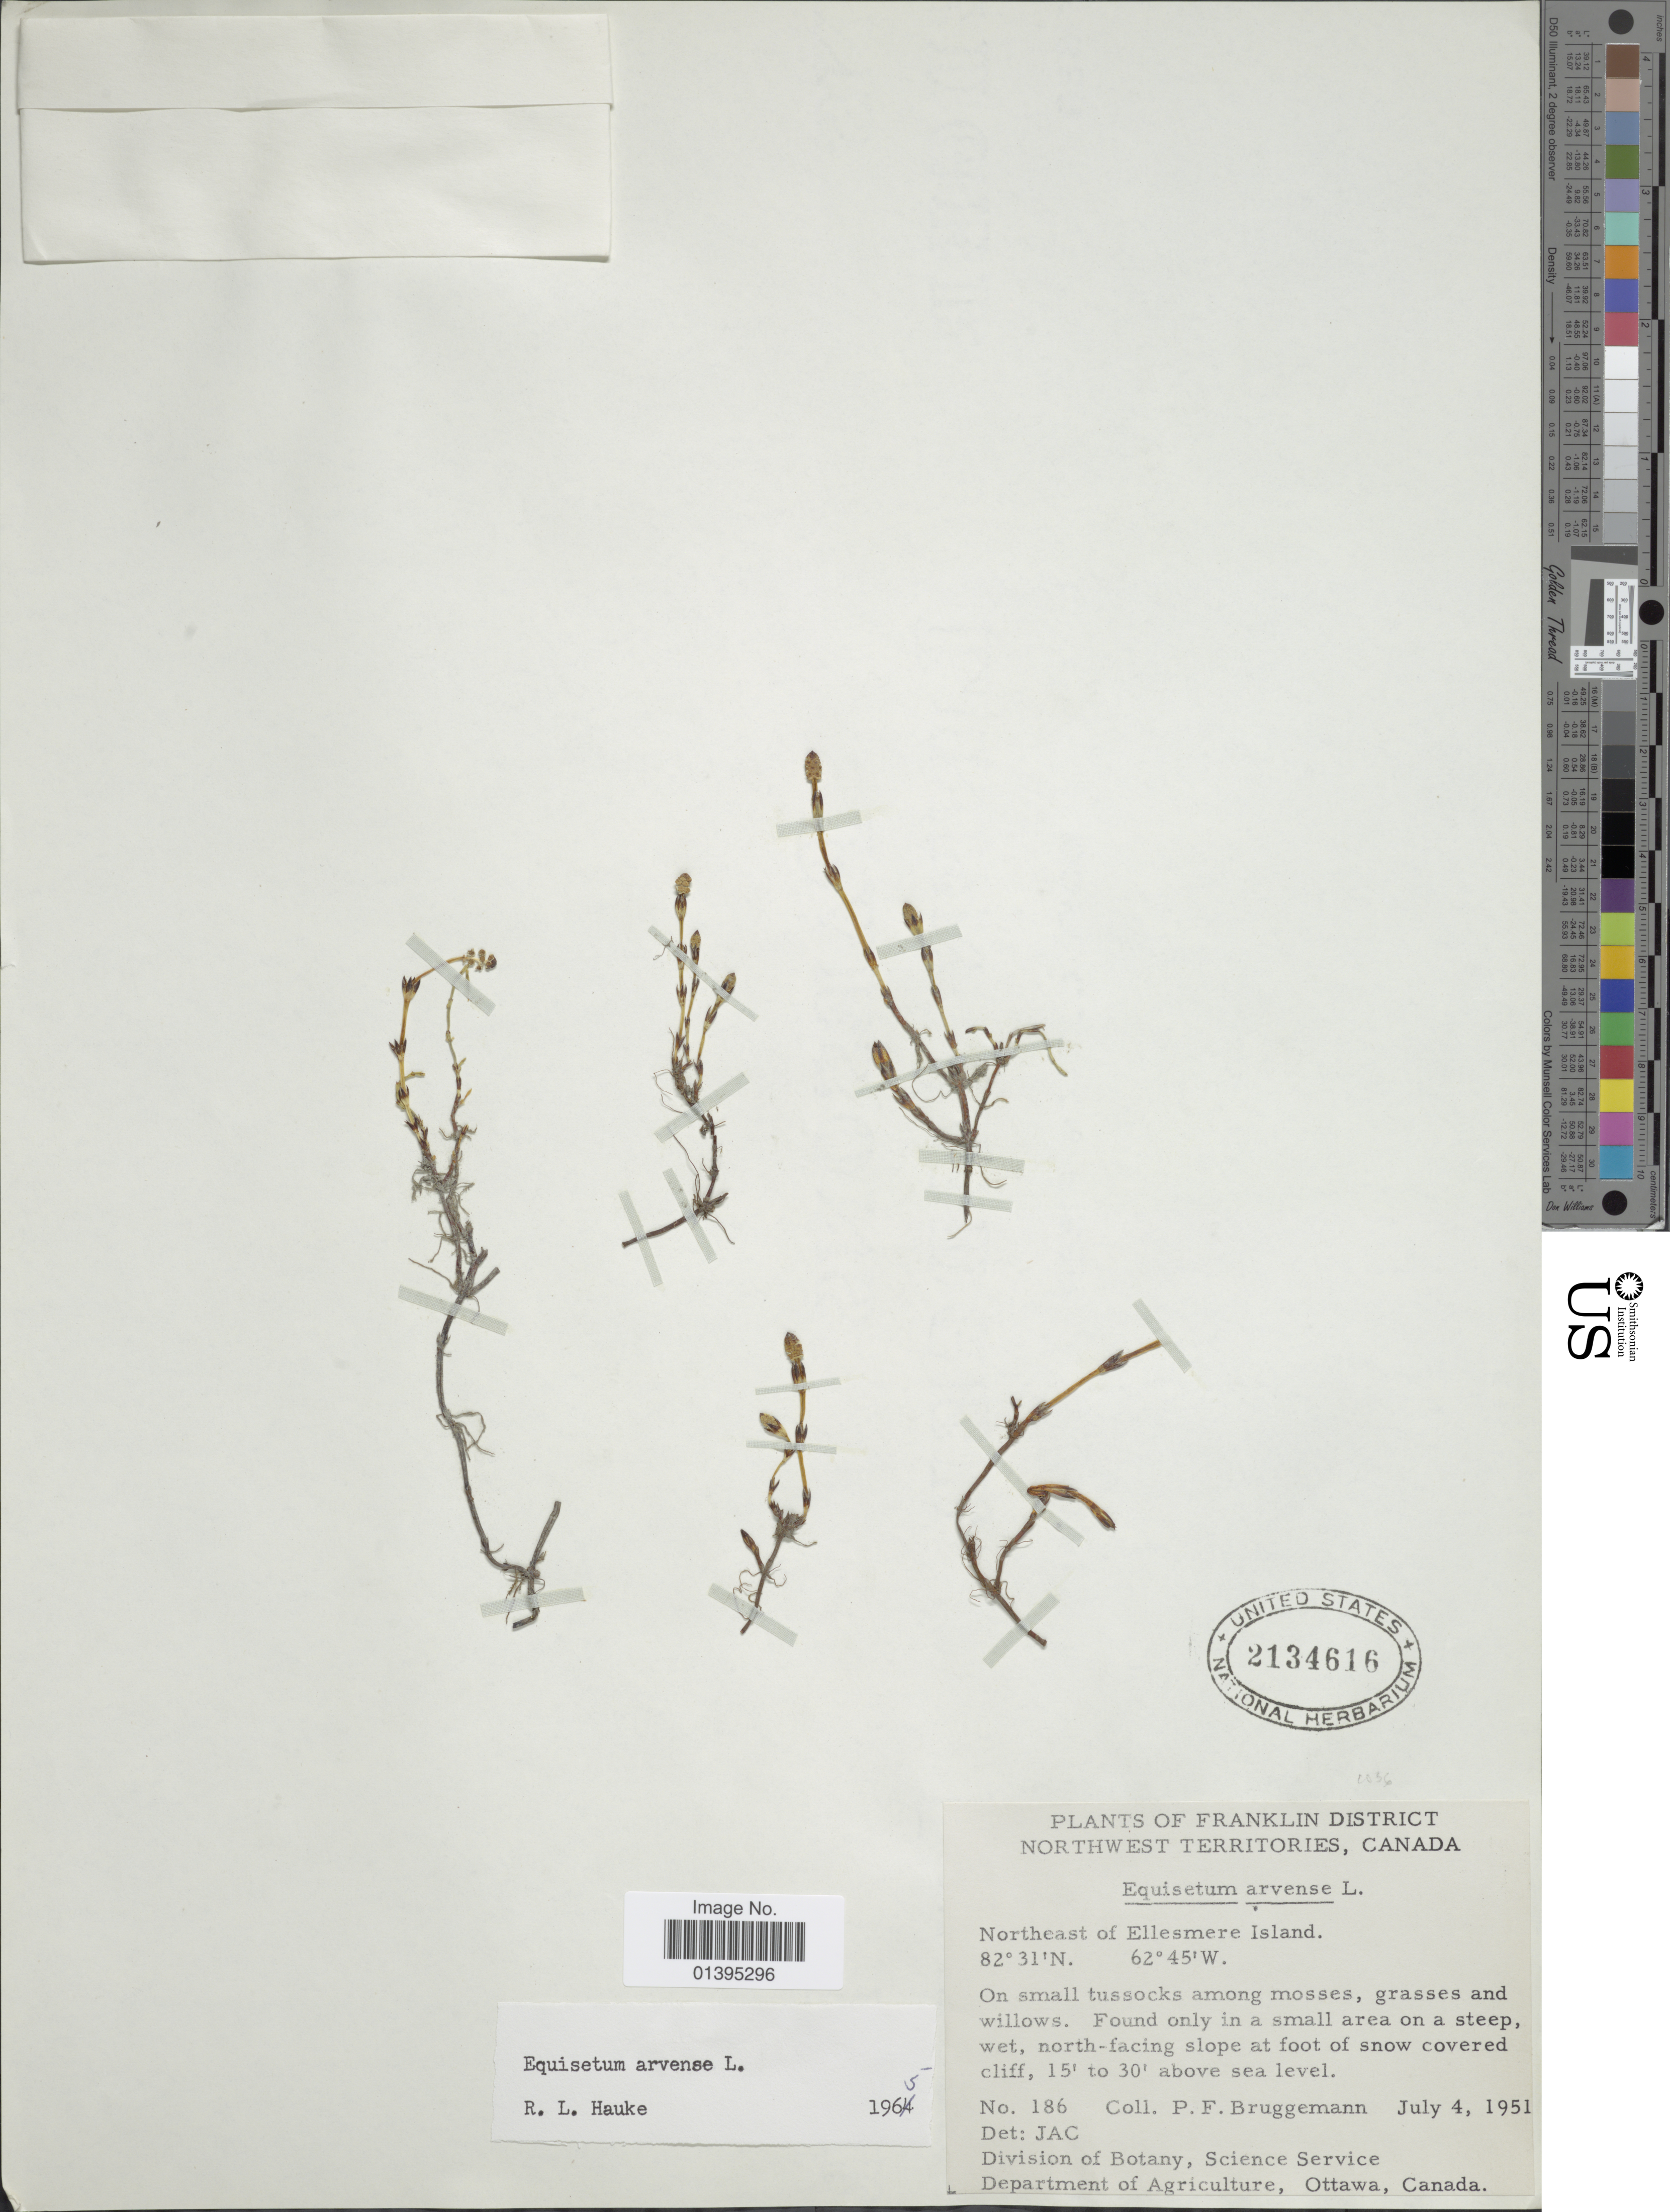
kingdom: Plantae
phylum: Tracheophyta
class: Polypodiopsida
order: Equisetales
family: Equisetaceae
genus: Equisetum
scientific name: Equisetum arvense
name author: L.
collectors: P. Bruggemann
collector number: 186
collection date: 1951-07-04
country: Canada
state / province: Northwest Territories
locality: Franklin District, northeast of Ellesmere Island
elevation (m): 5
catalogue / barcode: US 2134616